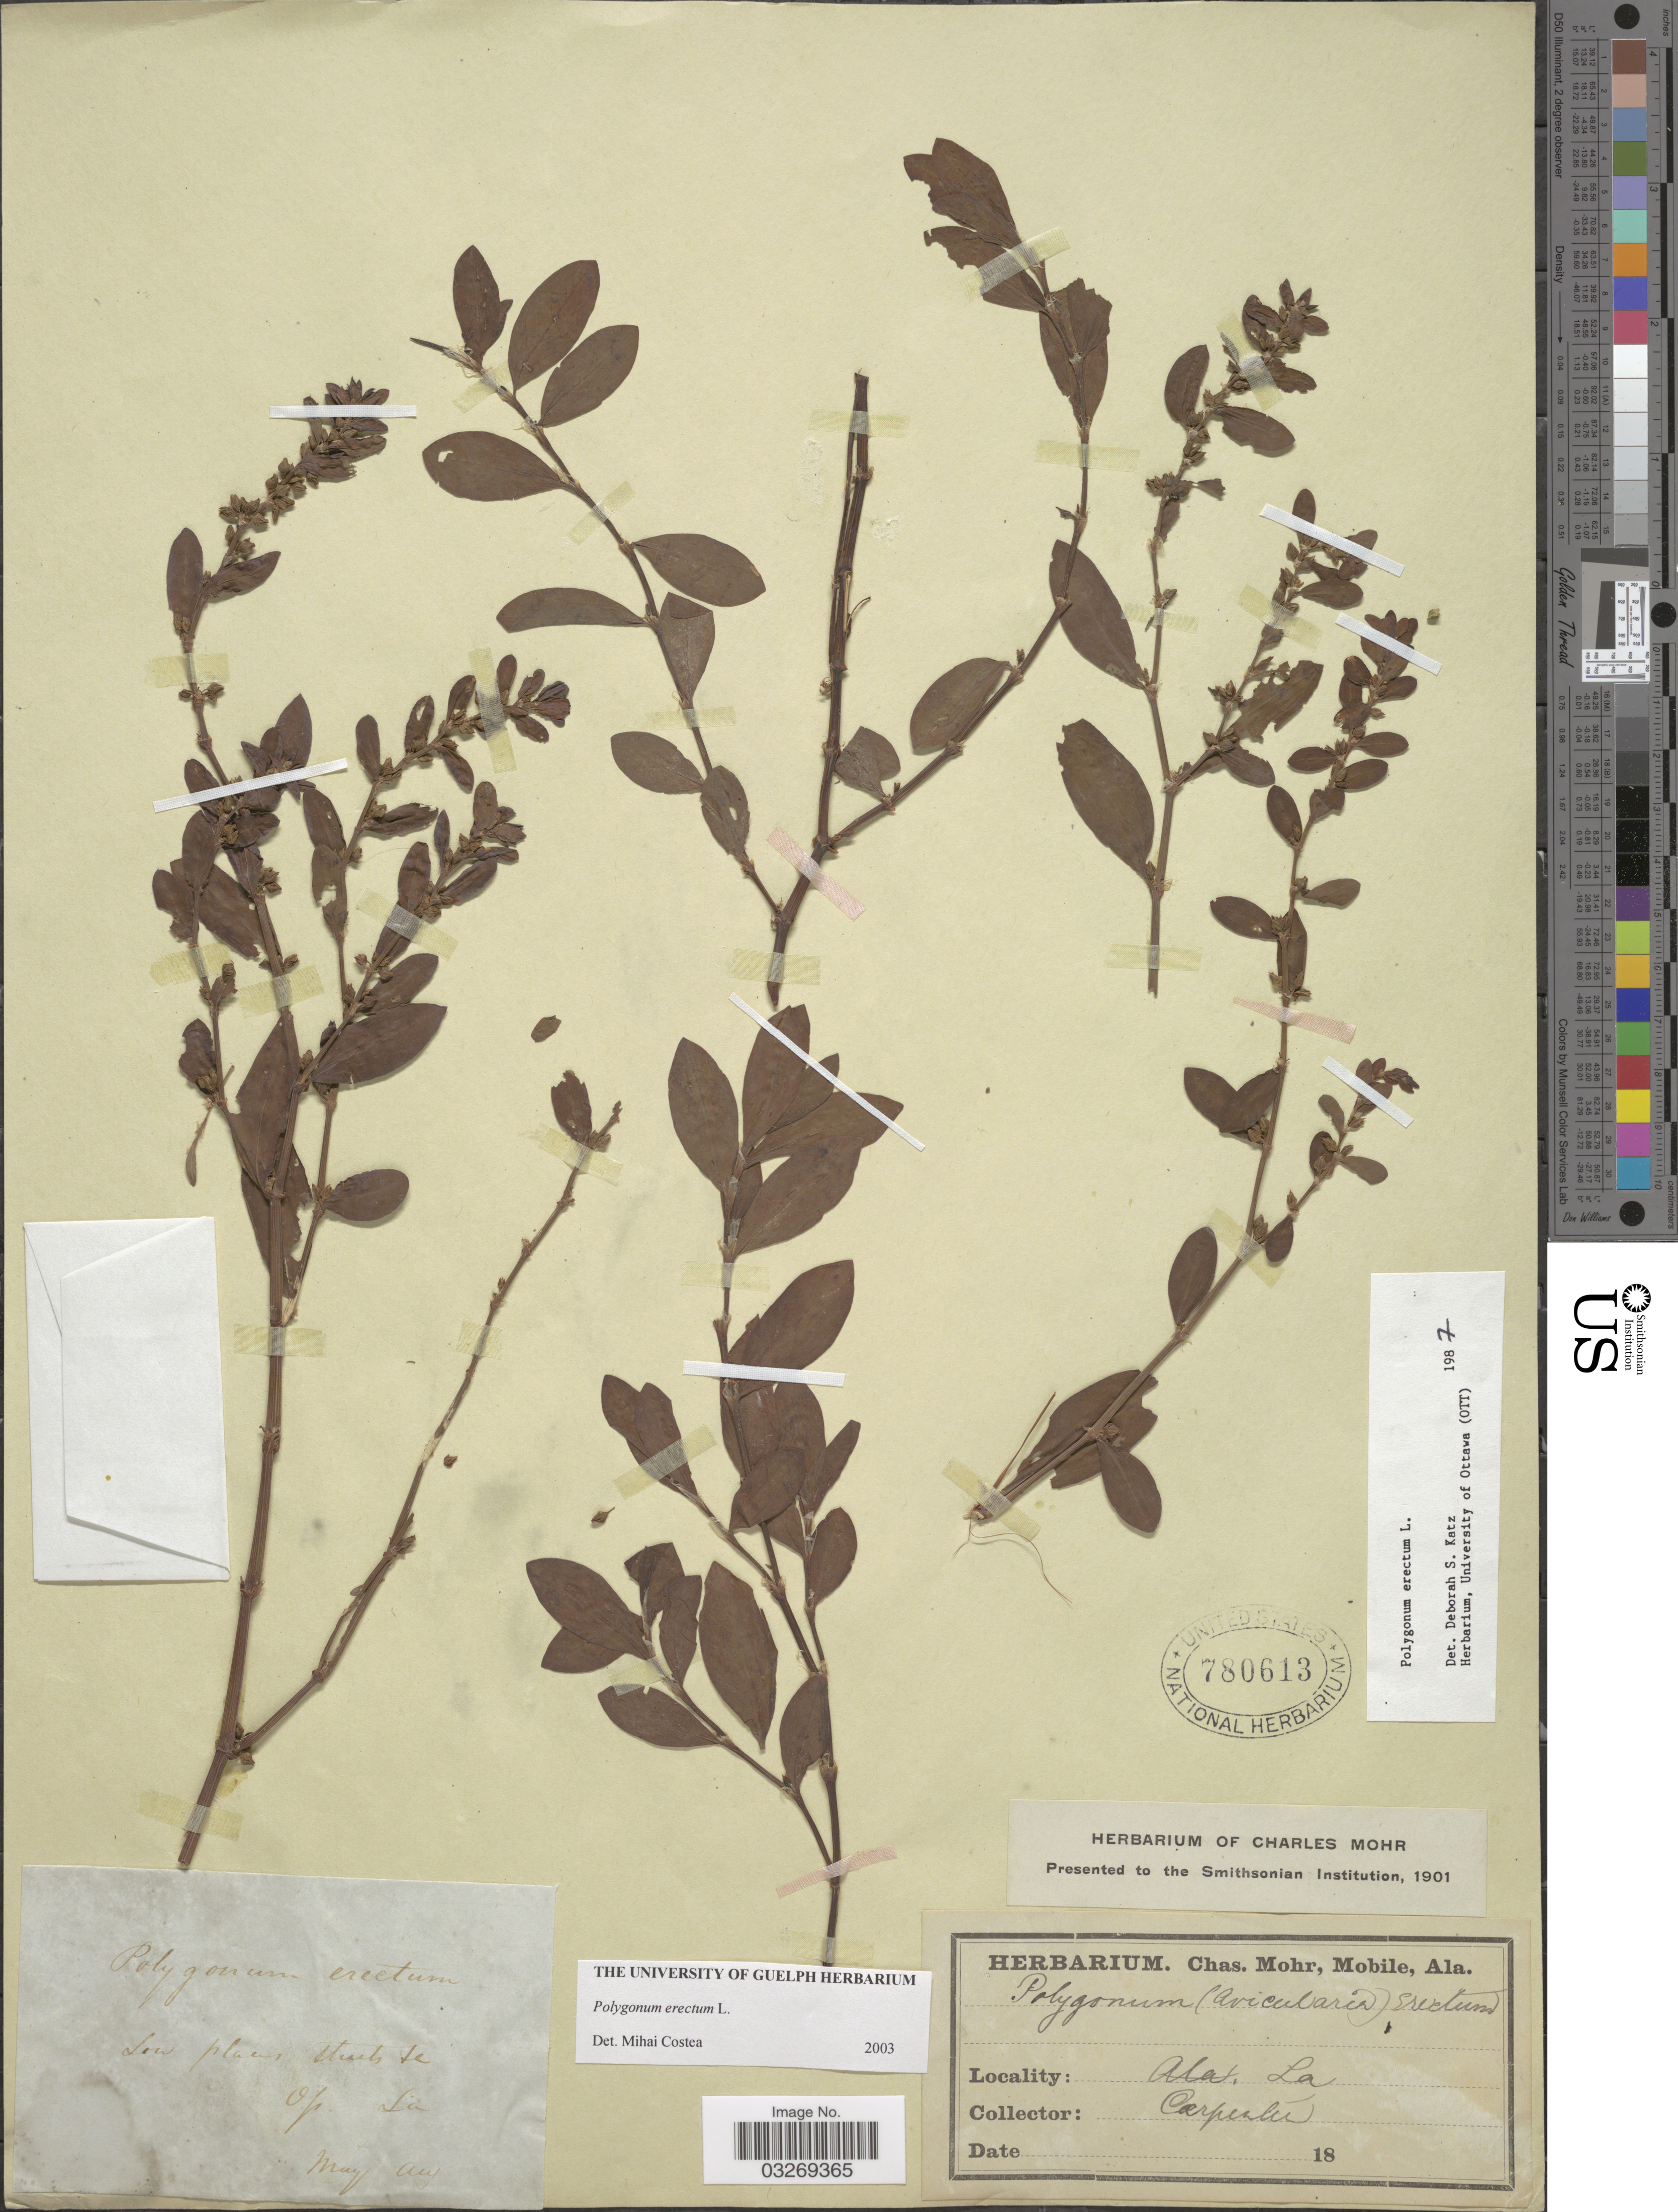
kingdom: Plantae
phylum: Tracheophyta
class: Magnoliopsida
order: Caryophyllales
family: Polygonaceae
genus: Polygonum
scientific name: Polygonum erectum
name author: L.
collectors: -. Carpenter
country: United States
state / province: Louisiana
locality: Low places, streets &c Op.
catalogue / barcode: US 780613